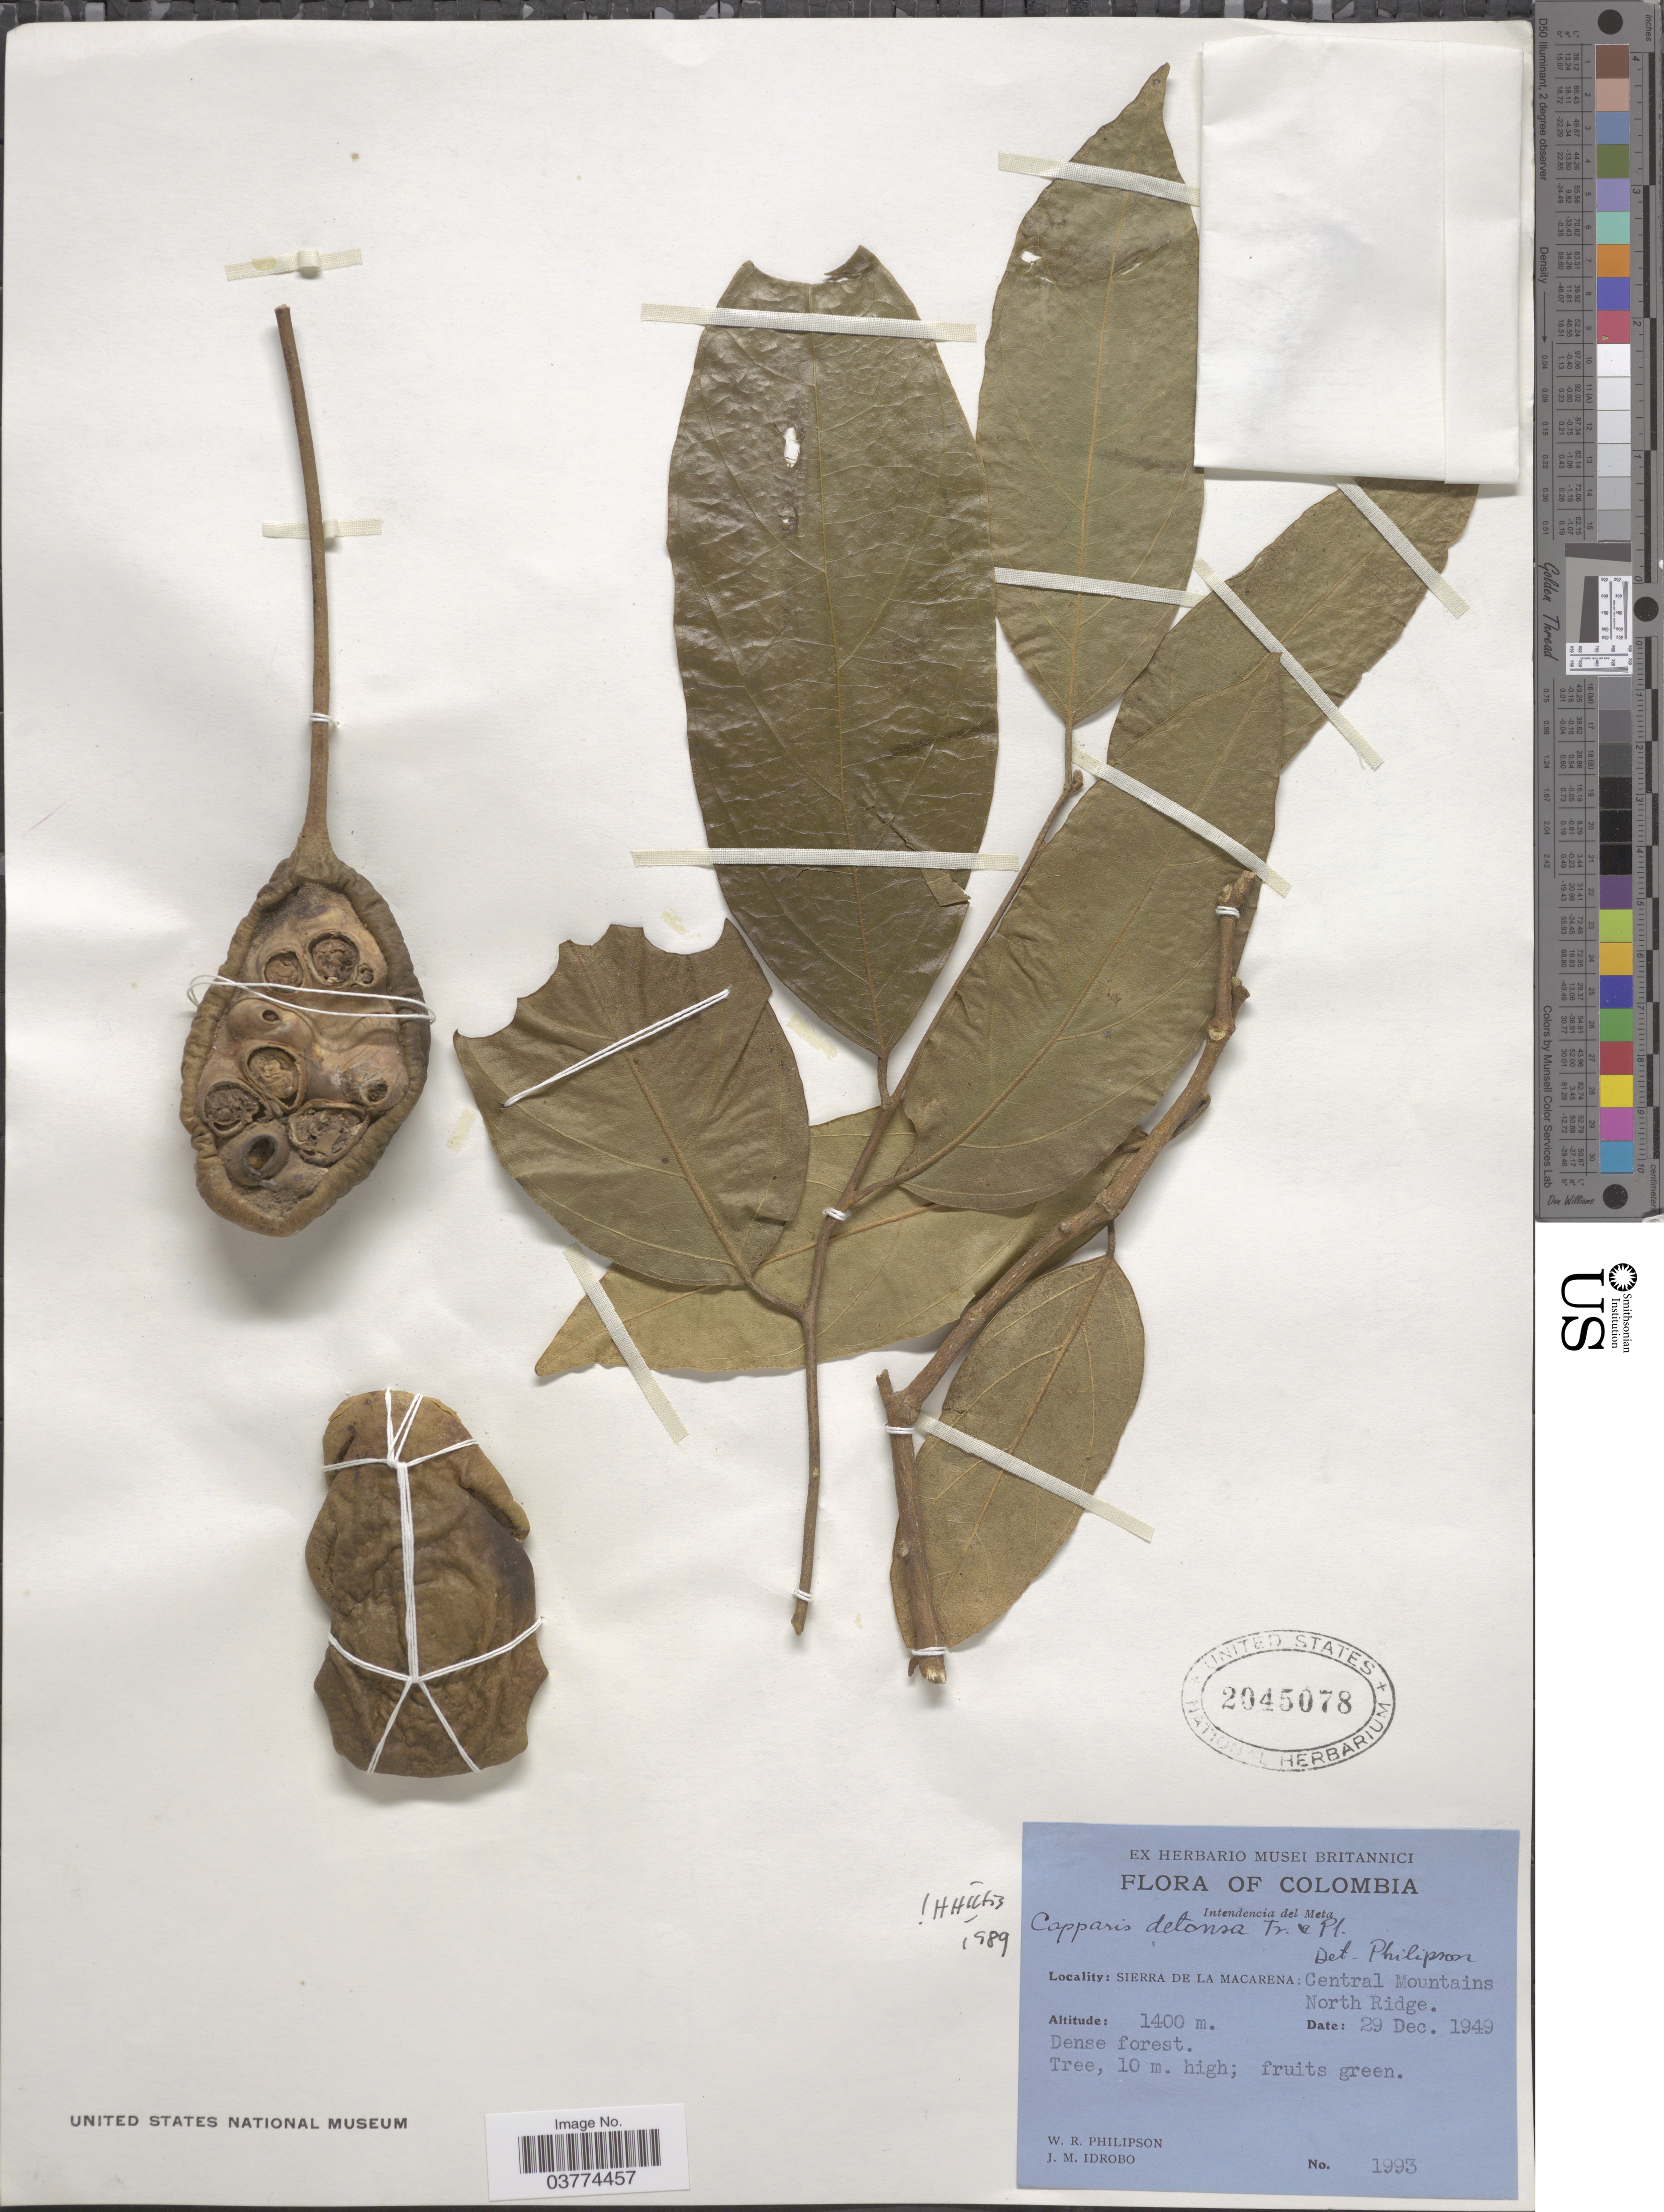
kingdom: Plantae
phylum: Tracheophyta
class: Magnoliopsida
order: Brassicales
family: Capparaceae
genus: Preslianthus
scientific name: Preslianthus detonsus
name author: (Triana & Planch.) Cornejo & Iltis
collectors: W. R. Philipson & J. M. Idrobo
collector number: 1993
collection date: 1949-12-29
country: Colombia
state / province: Meta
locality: Intendencia del Meta. Sierra de La Macarena: Central Mountains. North Ridge.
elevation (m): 1400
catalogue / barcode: US 2045078